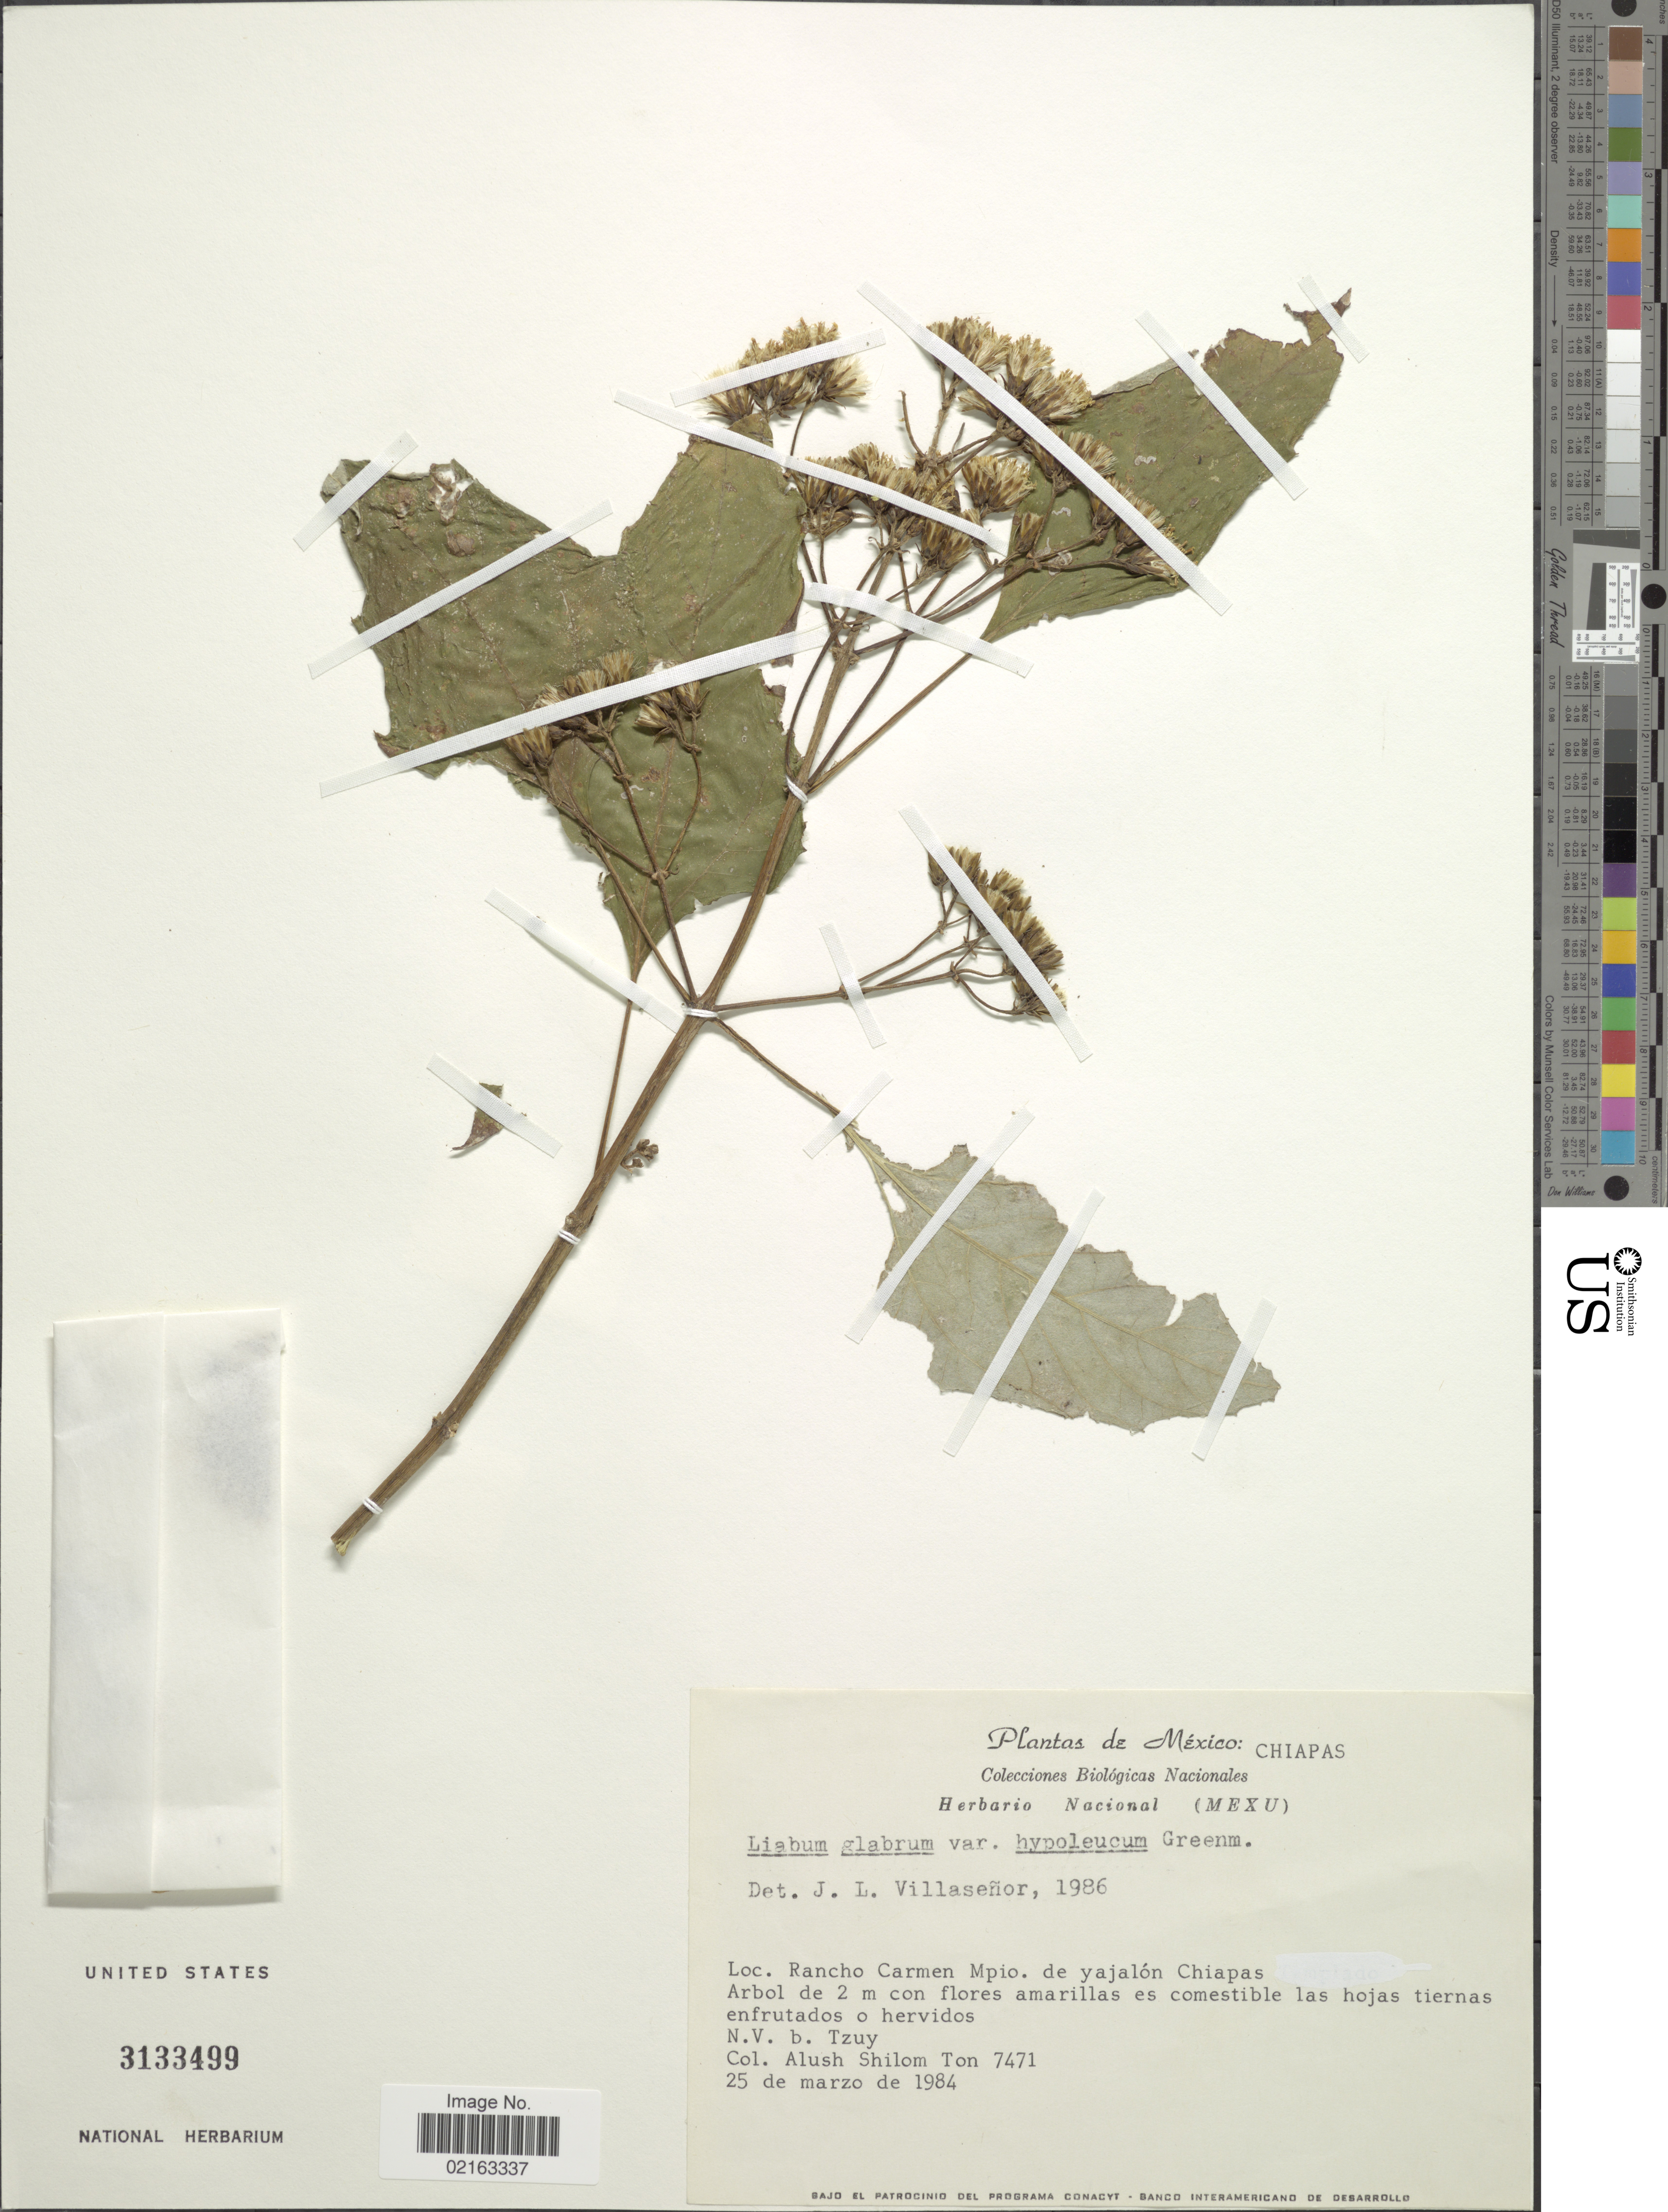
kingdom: Plantae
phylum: Tracheophyta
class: Magnoliopsida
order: Asterales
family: Asteraceae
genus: Sinclairia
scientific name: Sinclairia glabra var. hypoleuca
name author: (Greenm.) B.L. Turner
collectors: A. M. Ton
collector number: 7471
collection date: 1984-03-25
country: Mexico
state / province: Chiapas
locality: Rancho Carmen Mpio. de yajalón Chiapas.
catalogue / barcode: US 3133499